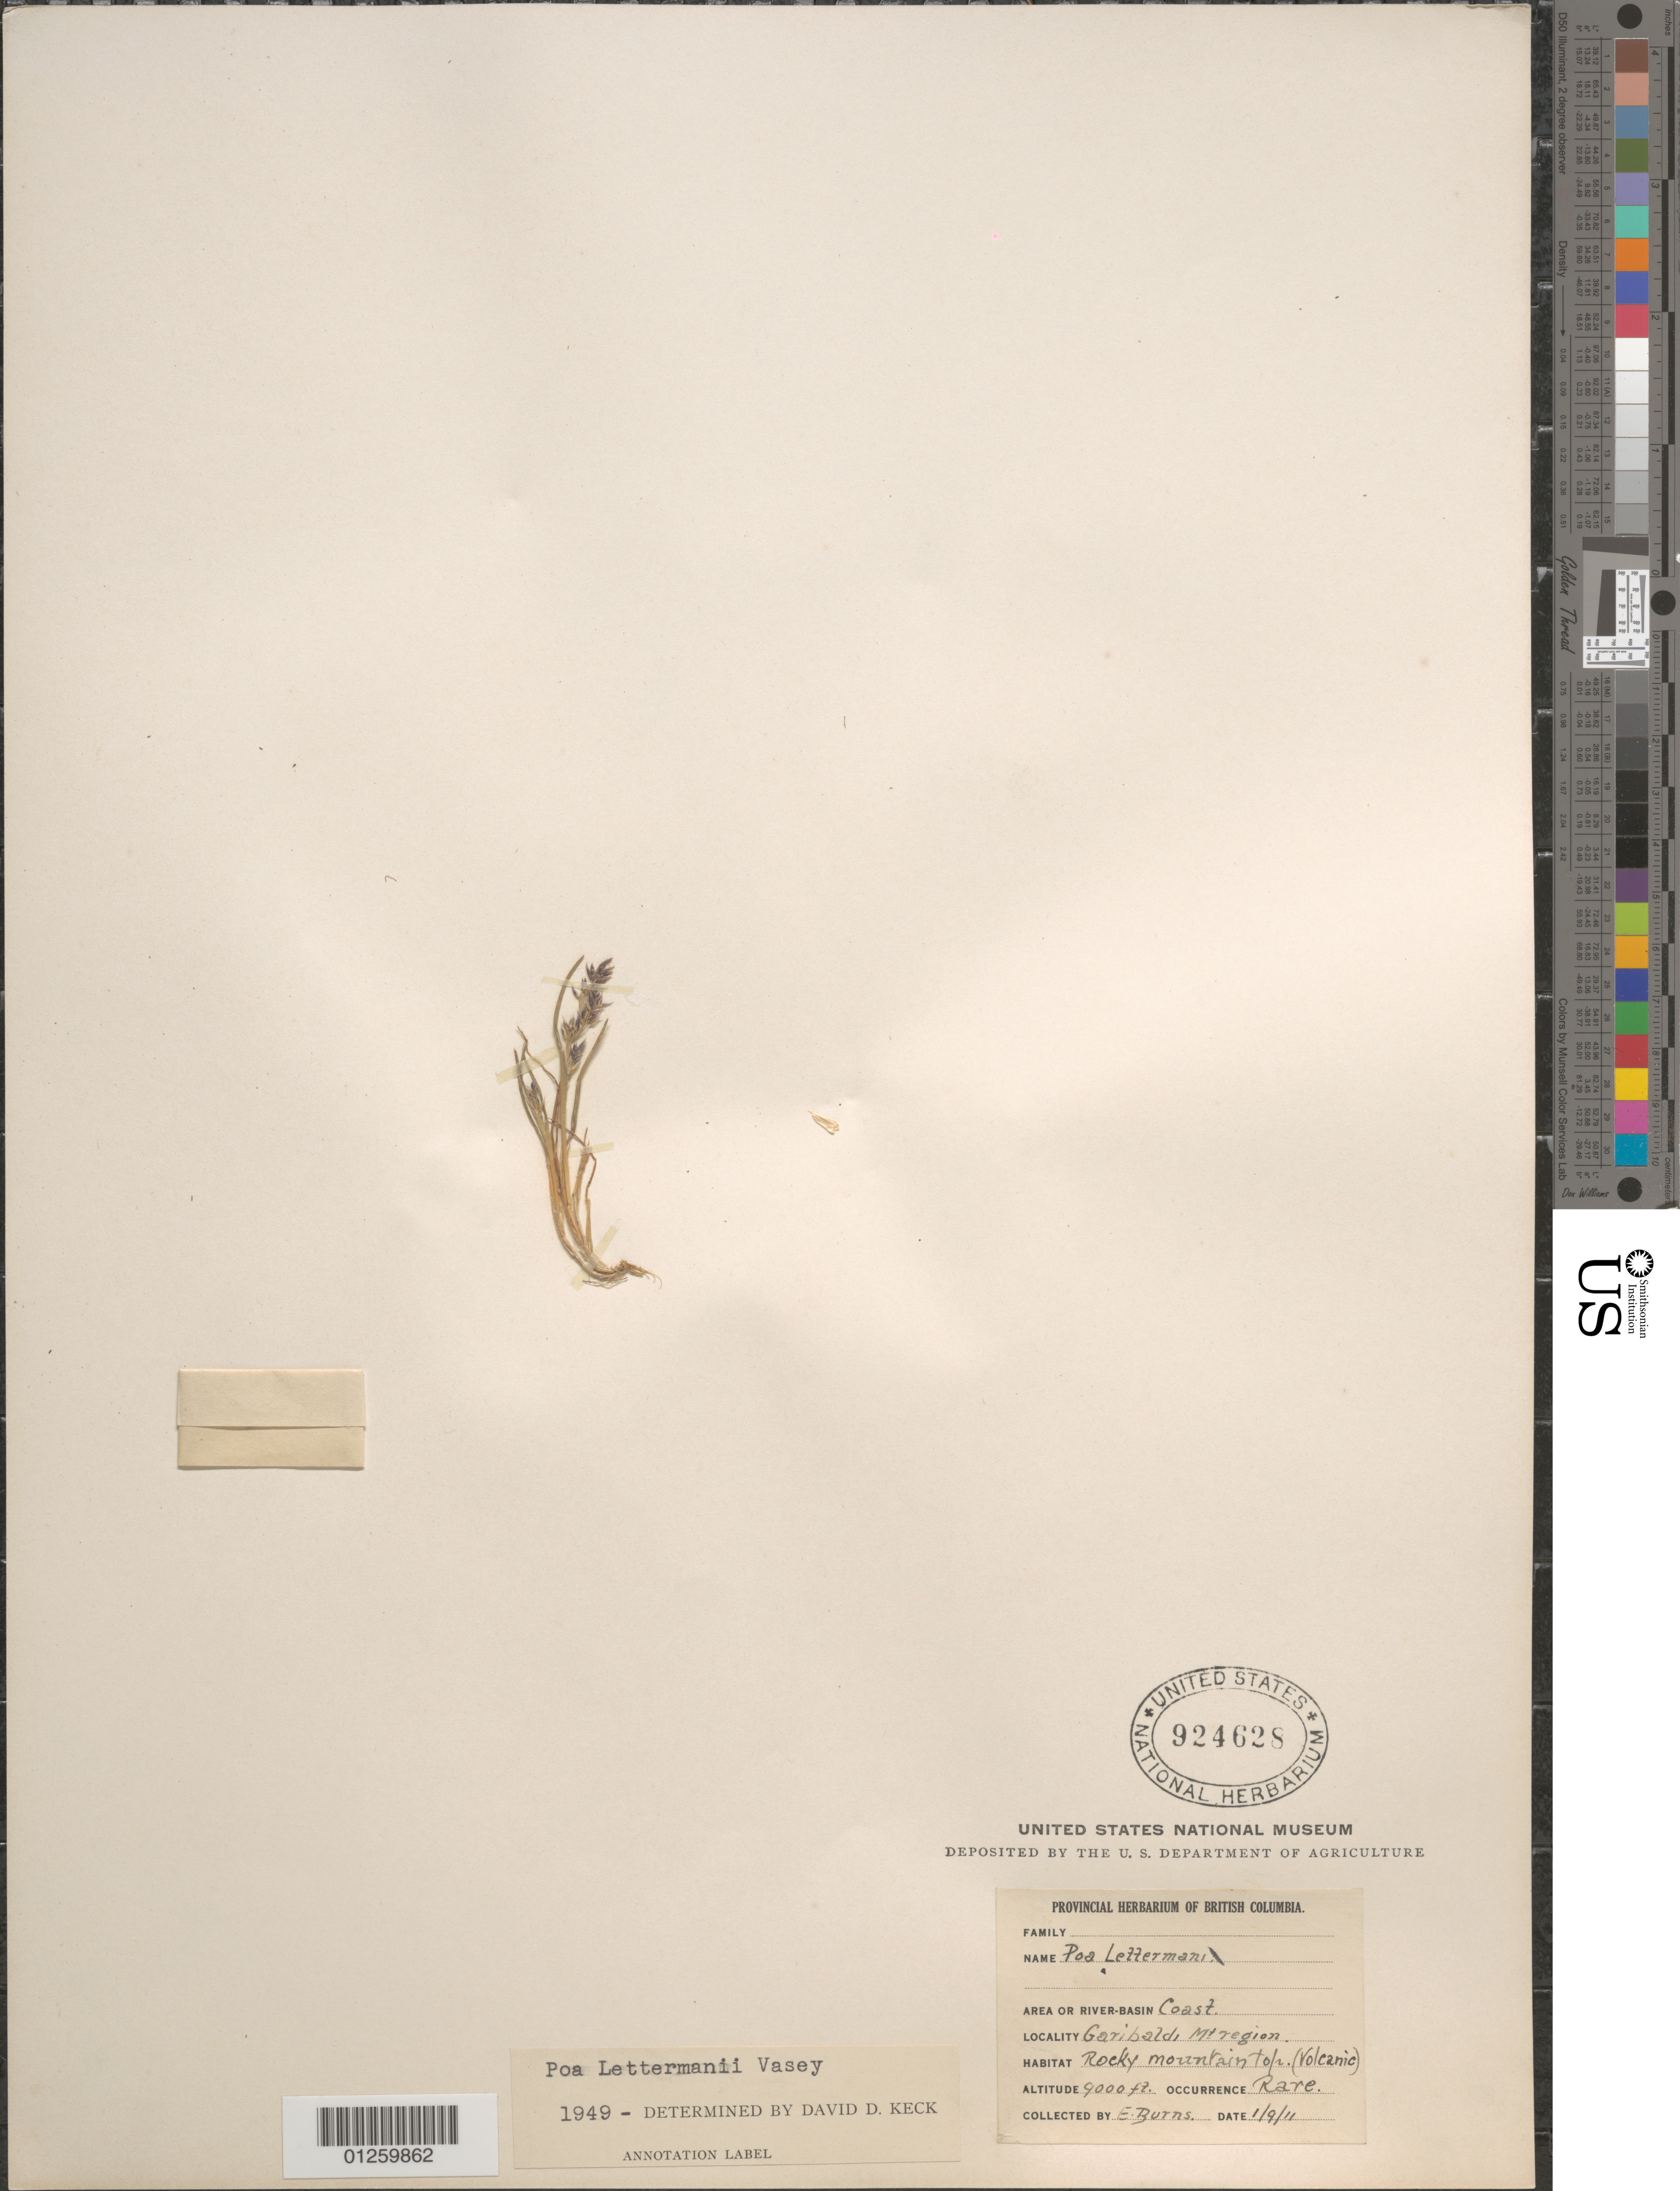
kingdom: Plantae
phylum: Tracheophyta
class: Liliopsida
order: Poales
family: Poaceae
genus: Poa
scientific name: Poa lettermanii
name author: Vasey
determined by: Soreng, Robert J., Research Associate (BOT), Smithsonian Institution - National Museum of Natural History (UNITED STATES)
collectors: E. Burns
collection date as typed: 1/9/11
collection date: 1911-09-01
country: Canada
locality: Garibaldi Mt. region.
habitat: Rocky mountain top. (volcanic). Ocurrence Rare.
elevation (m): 2743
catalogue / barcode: US 924628